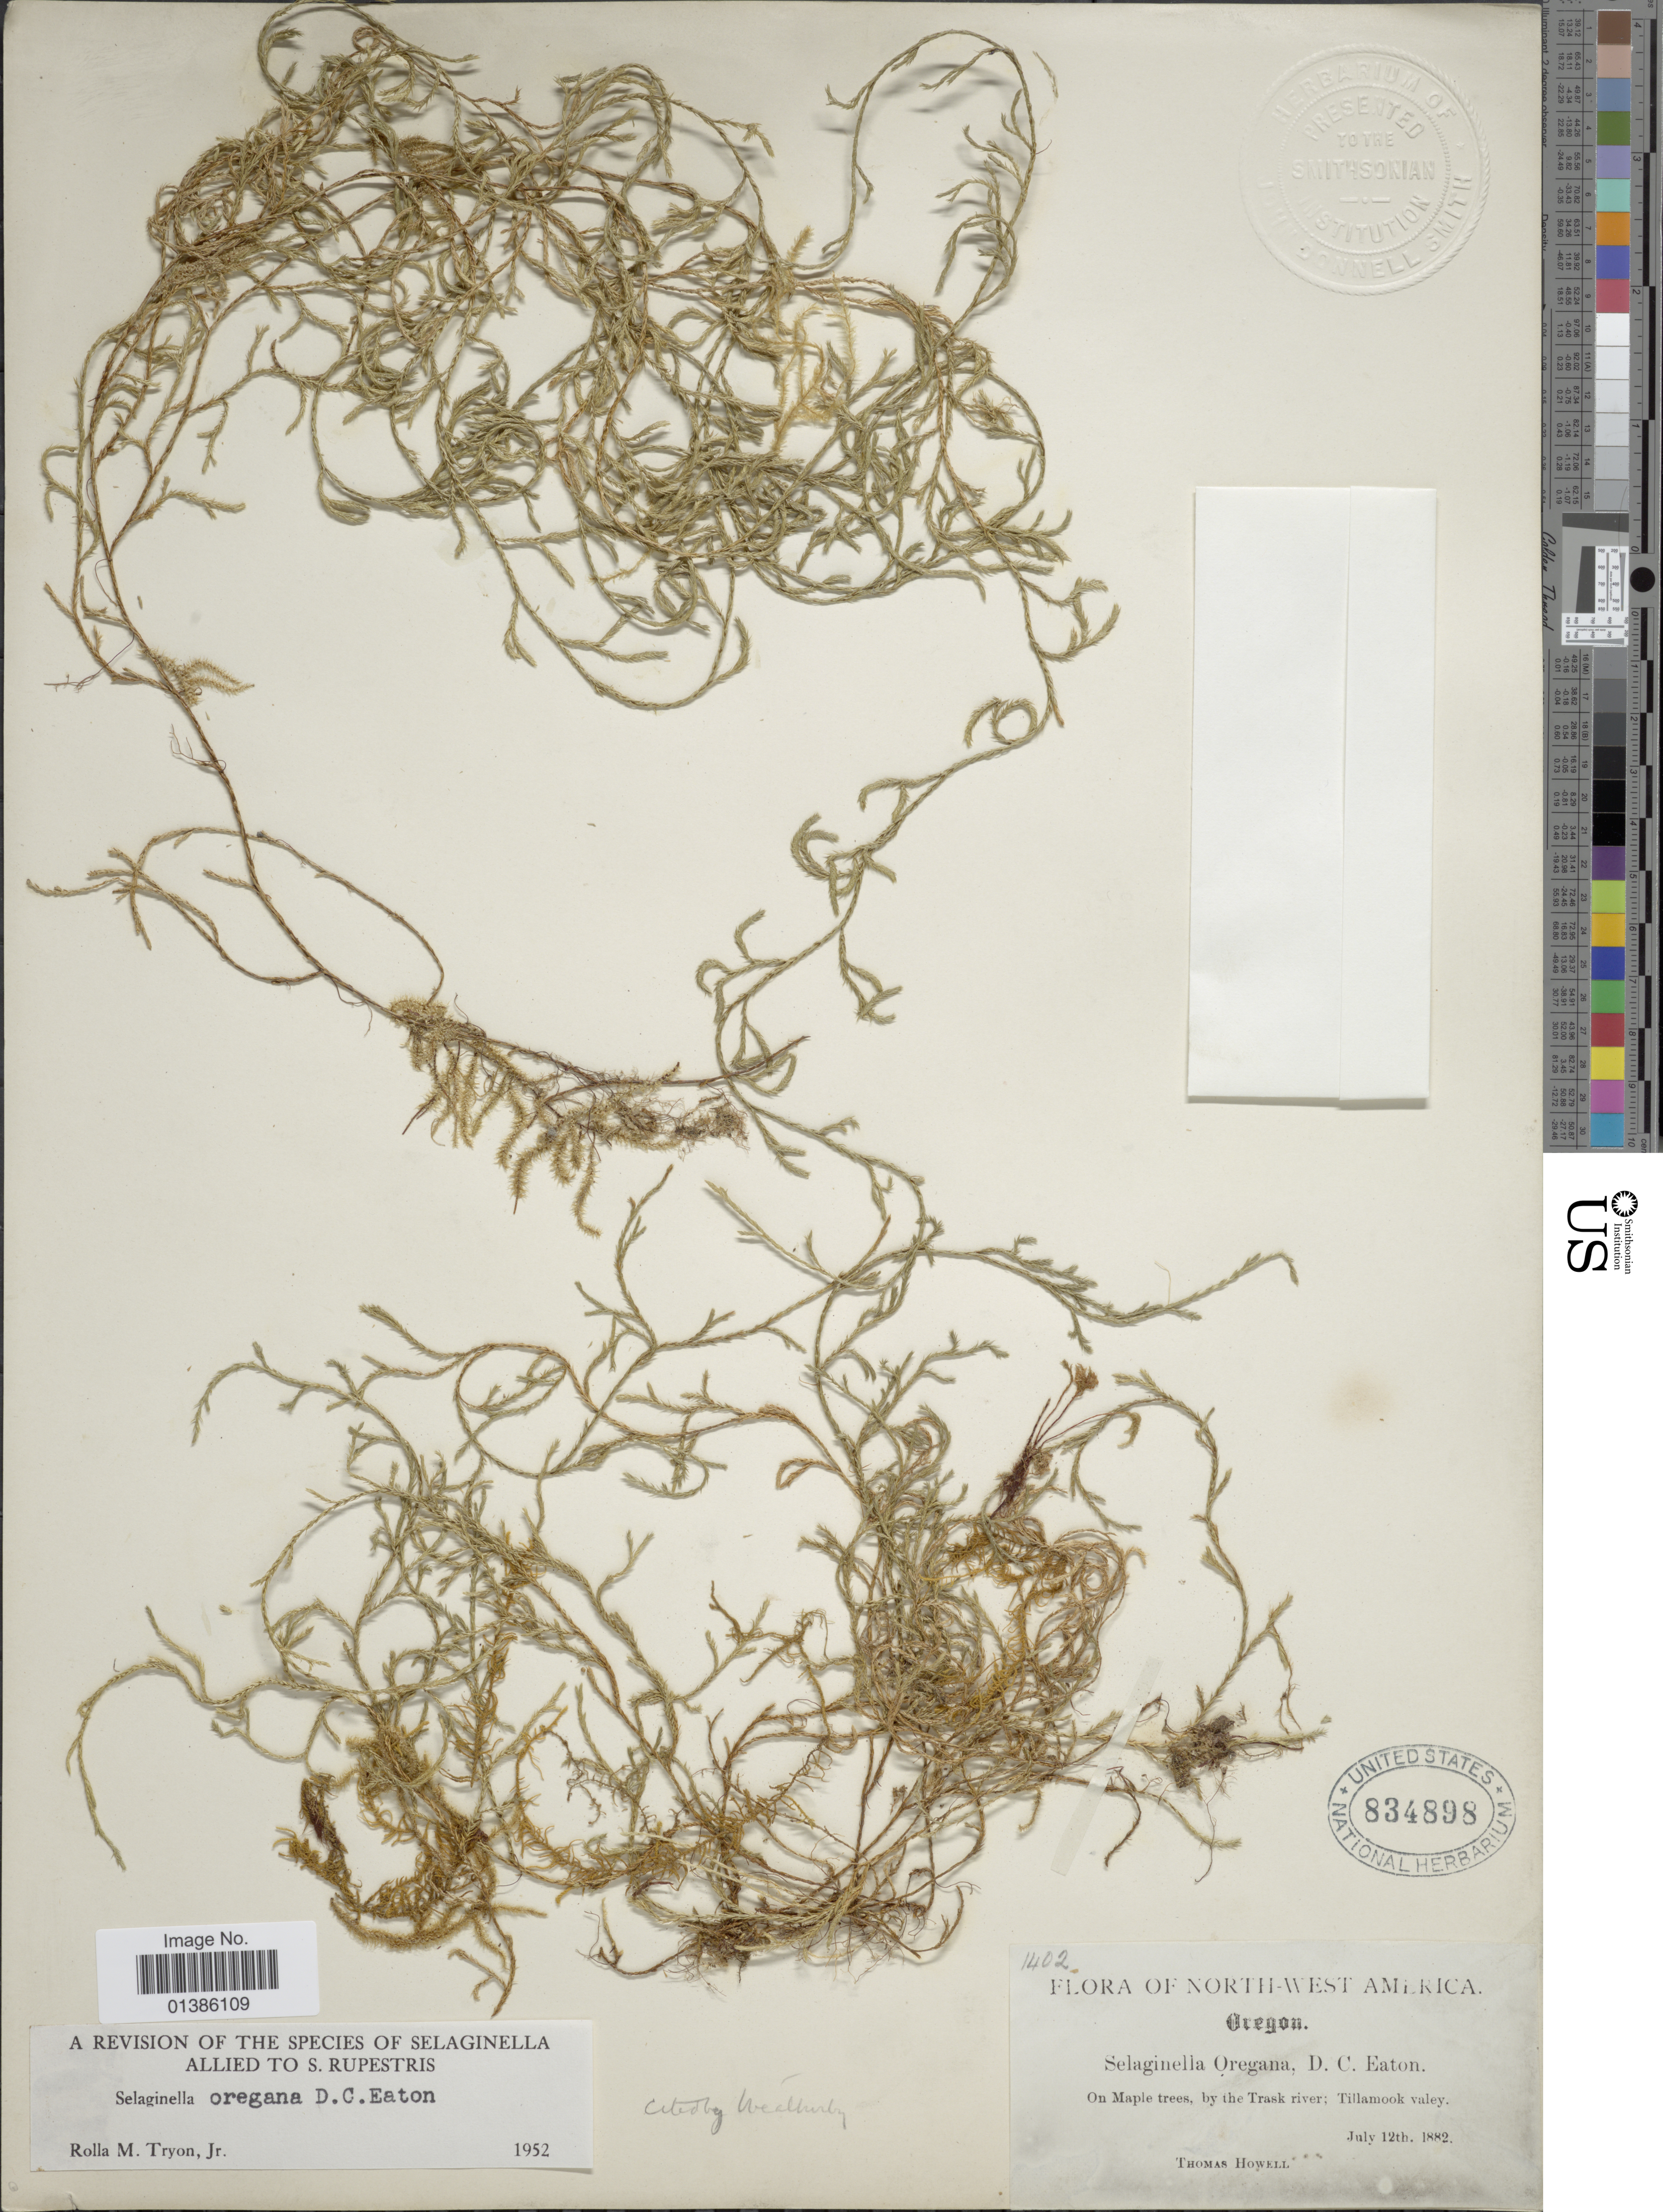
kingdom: Plantae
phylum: Tracheophyta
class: Lycopodiopsida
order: Selaginellales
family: Selaginellaceae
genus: Selaginella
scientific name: Selaginella oregana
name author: D.C. Eaton ex S. Watson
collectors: T. Howell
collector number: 1402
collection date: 1882-07-12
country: United States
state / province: Oregon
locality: On Maple trees, by the Trask river; Tillamook valey.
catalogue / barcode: US 834898